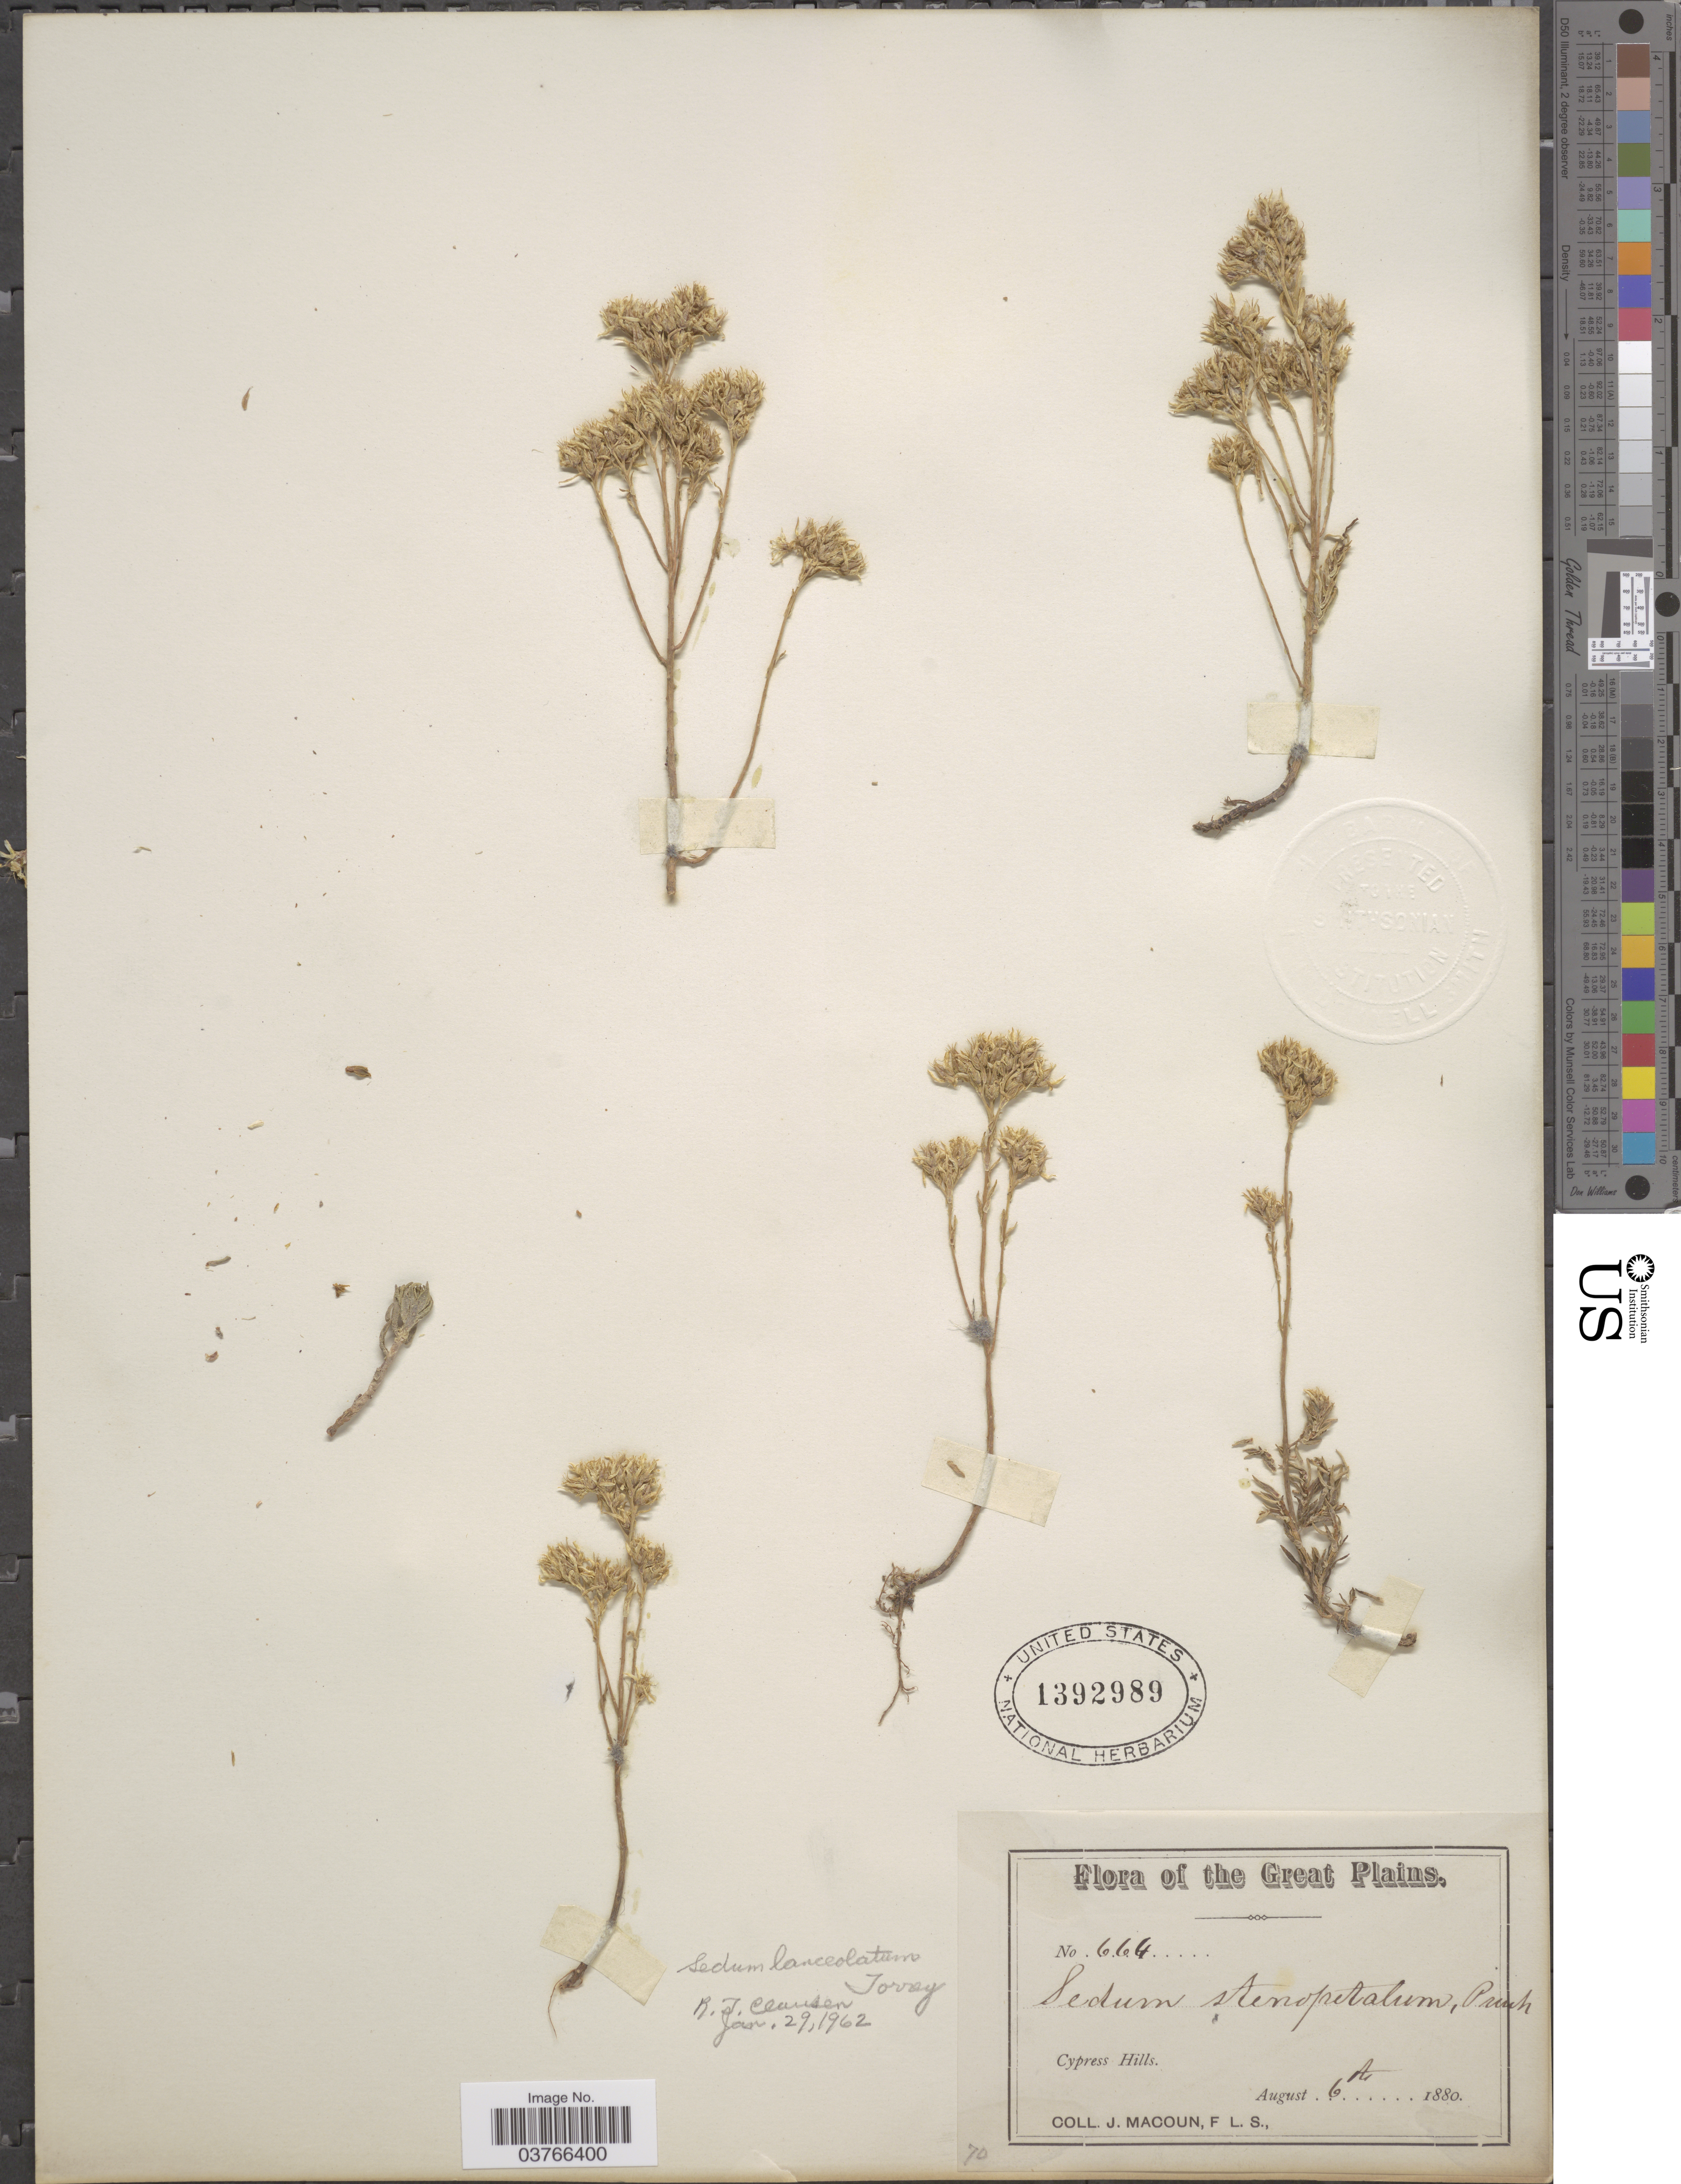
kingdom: Plantae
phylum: Tracheophyta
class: Magnoliopsida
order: Saxifragales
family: Crassulaceae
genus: Sedum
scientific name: Sedum lanceolatum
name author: Torr.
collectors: J. Macoun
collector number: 664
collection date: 1880-08-06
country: Canada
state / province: Northwest Territories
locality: The Great Plains. Cypress Hills.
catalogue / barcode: US 1392989